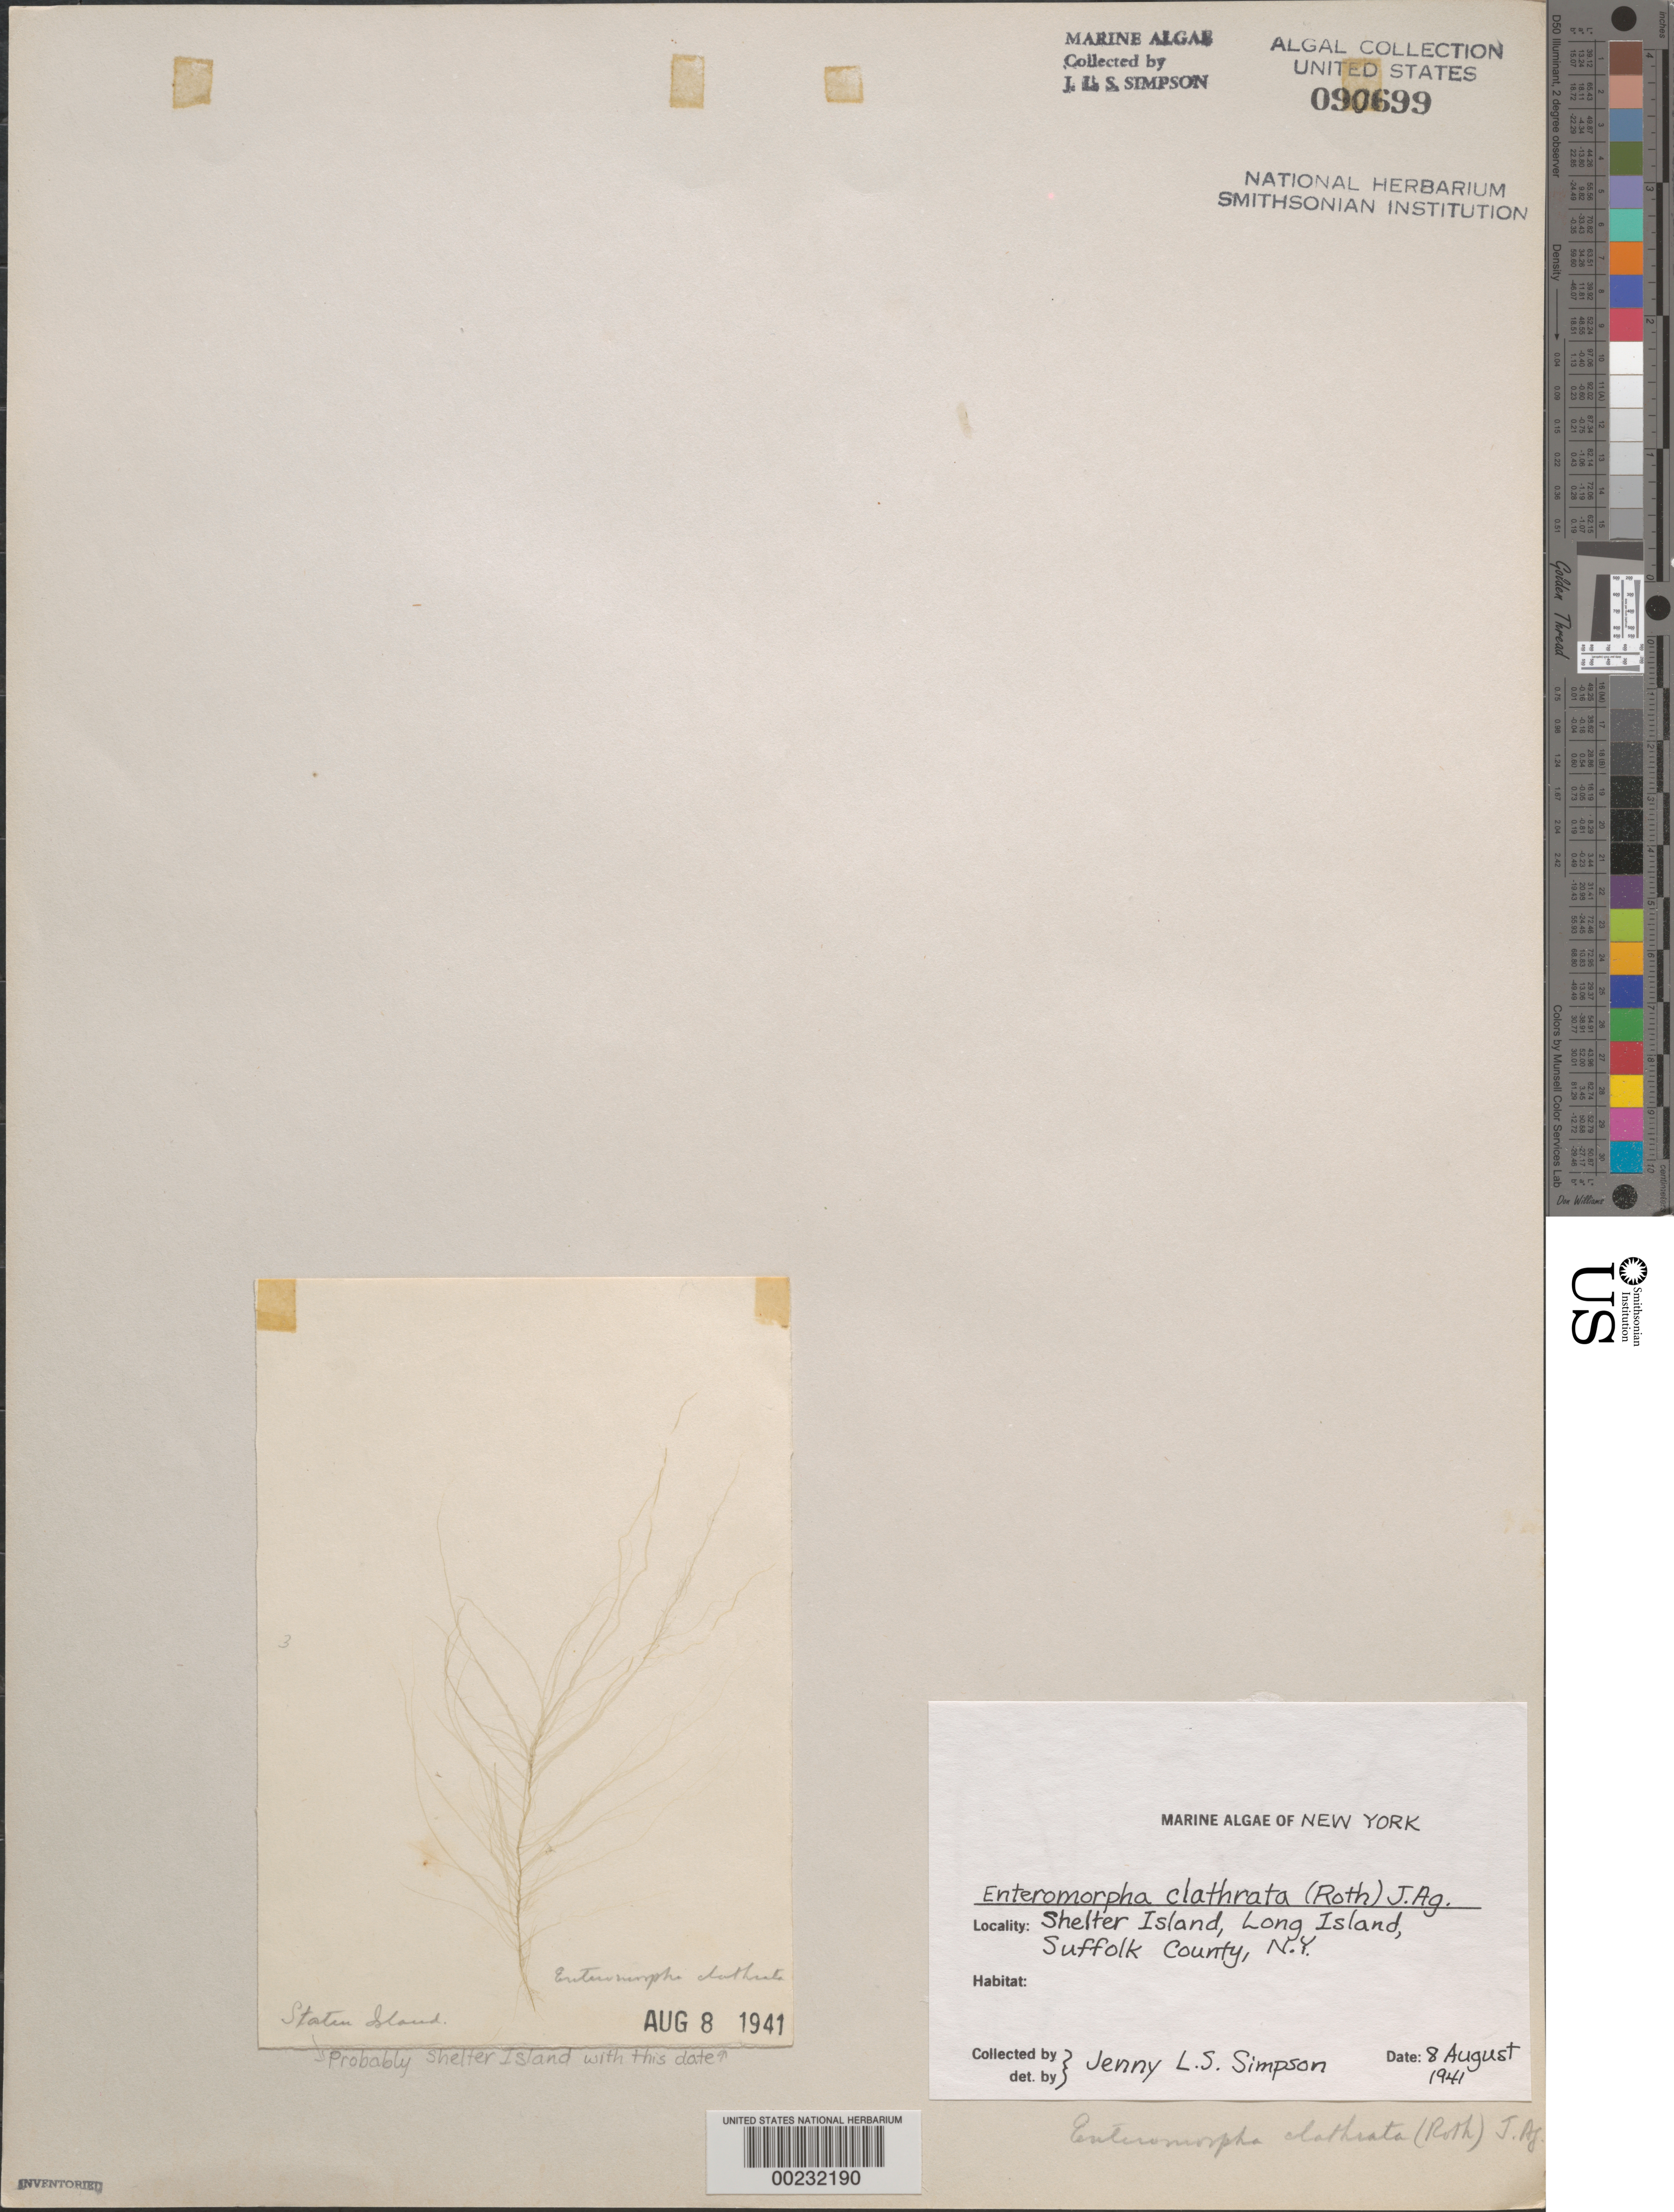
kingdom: Plantae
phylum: Chlorophyta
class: Ulvophyceae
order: Cladophorales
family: Cladophoraceae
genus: Cladophora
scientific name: Cladophora vagabunda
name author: (L.) C. Hoek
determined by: Algae name updating Project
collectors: J. Simpson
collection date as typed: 08 Aug 1941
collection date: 1941-08-08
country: United States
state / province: New York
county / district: Suffolk County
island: Shelter Island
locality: Long Island Sound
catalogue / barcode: US 90699